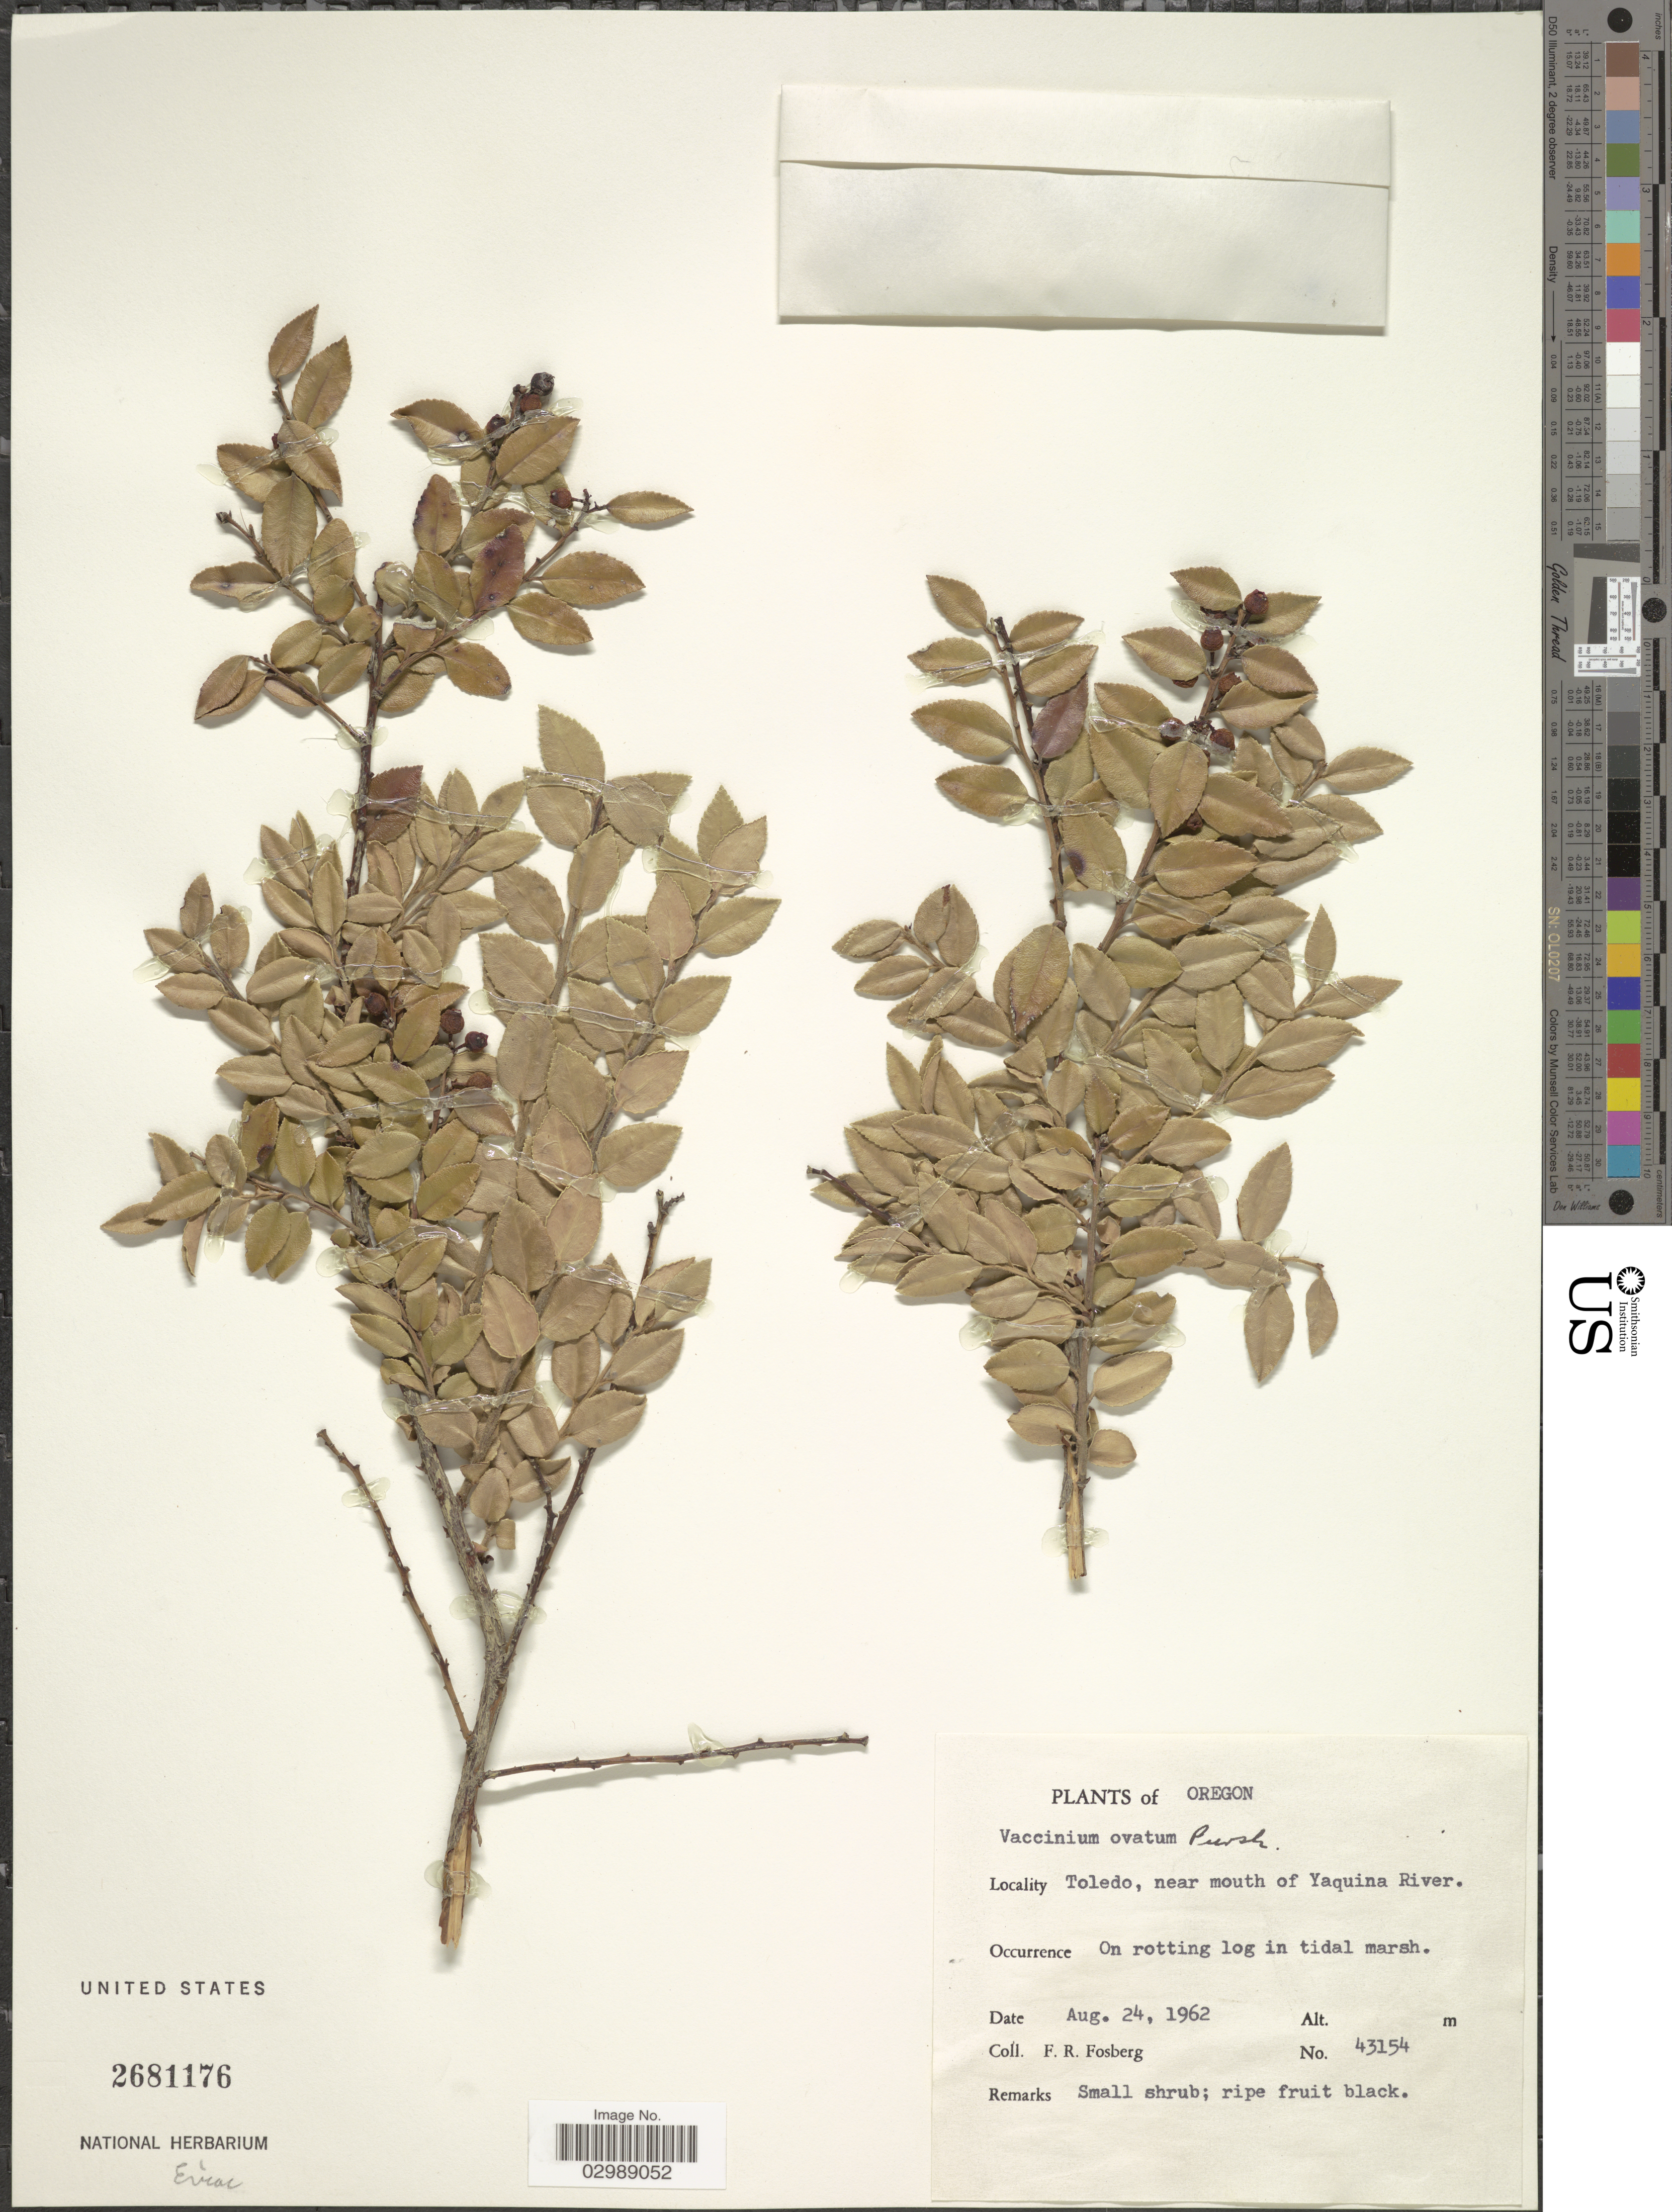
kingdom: Plantae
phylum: Tracheophyta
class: Magnoliopsida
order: Ericales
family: Ericaceae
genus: Vaccinium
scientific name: Vaccinium ovatum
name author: Pursh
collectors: F. R. Fosberg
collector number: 43154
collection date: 1962-08-24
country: United States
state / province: Oregon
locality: Toledo, near mouth of Yaquina River.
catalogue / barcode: US 2681176